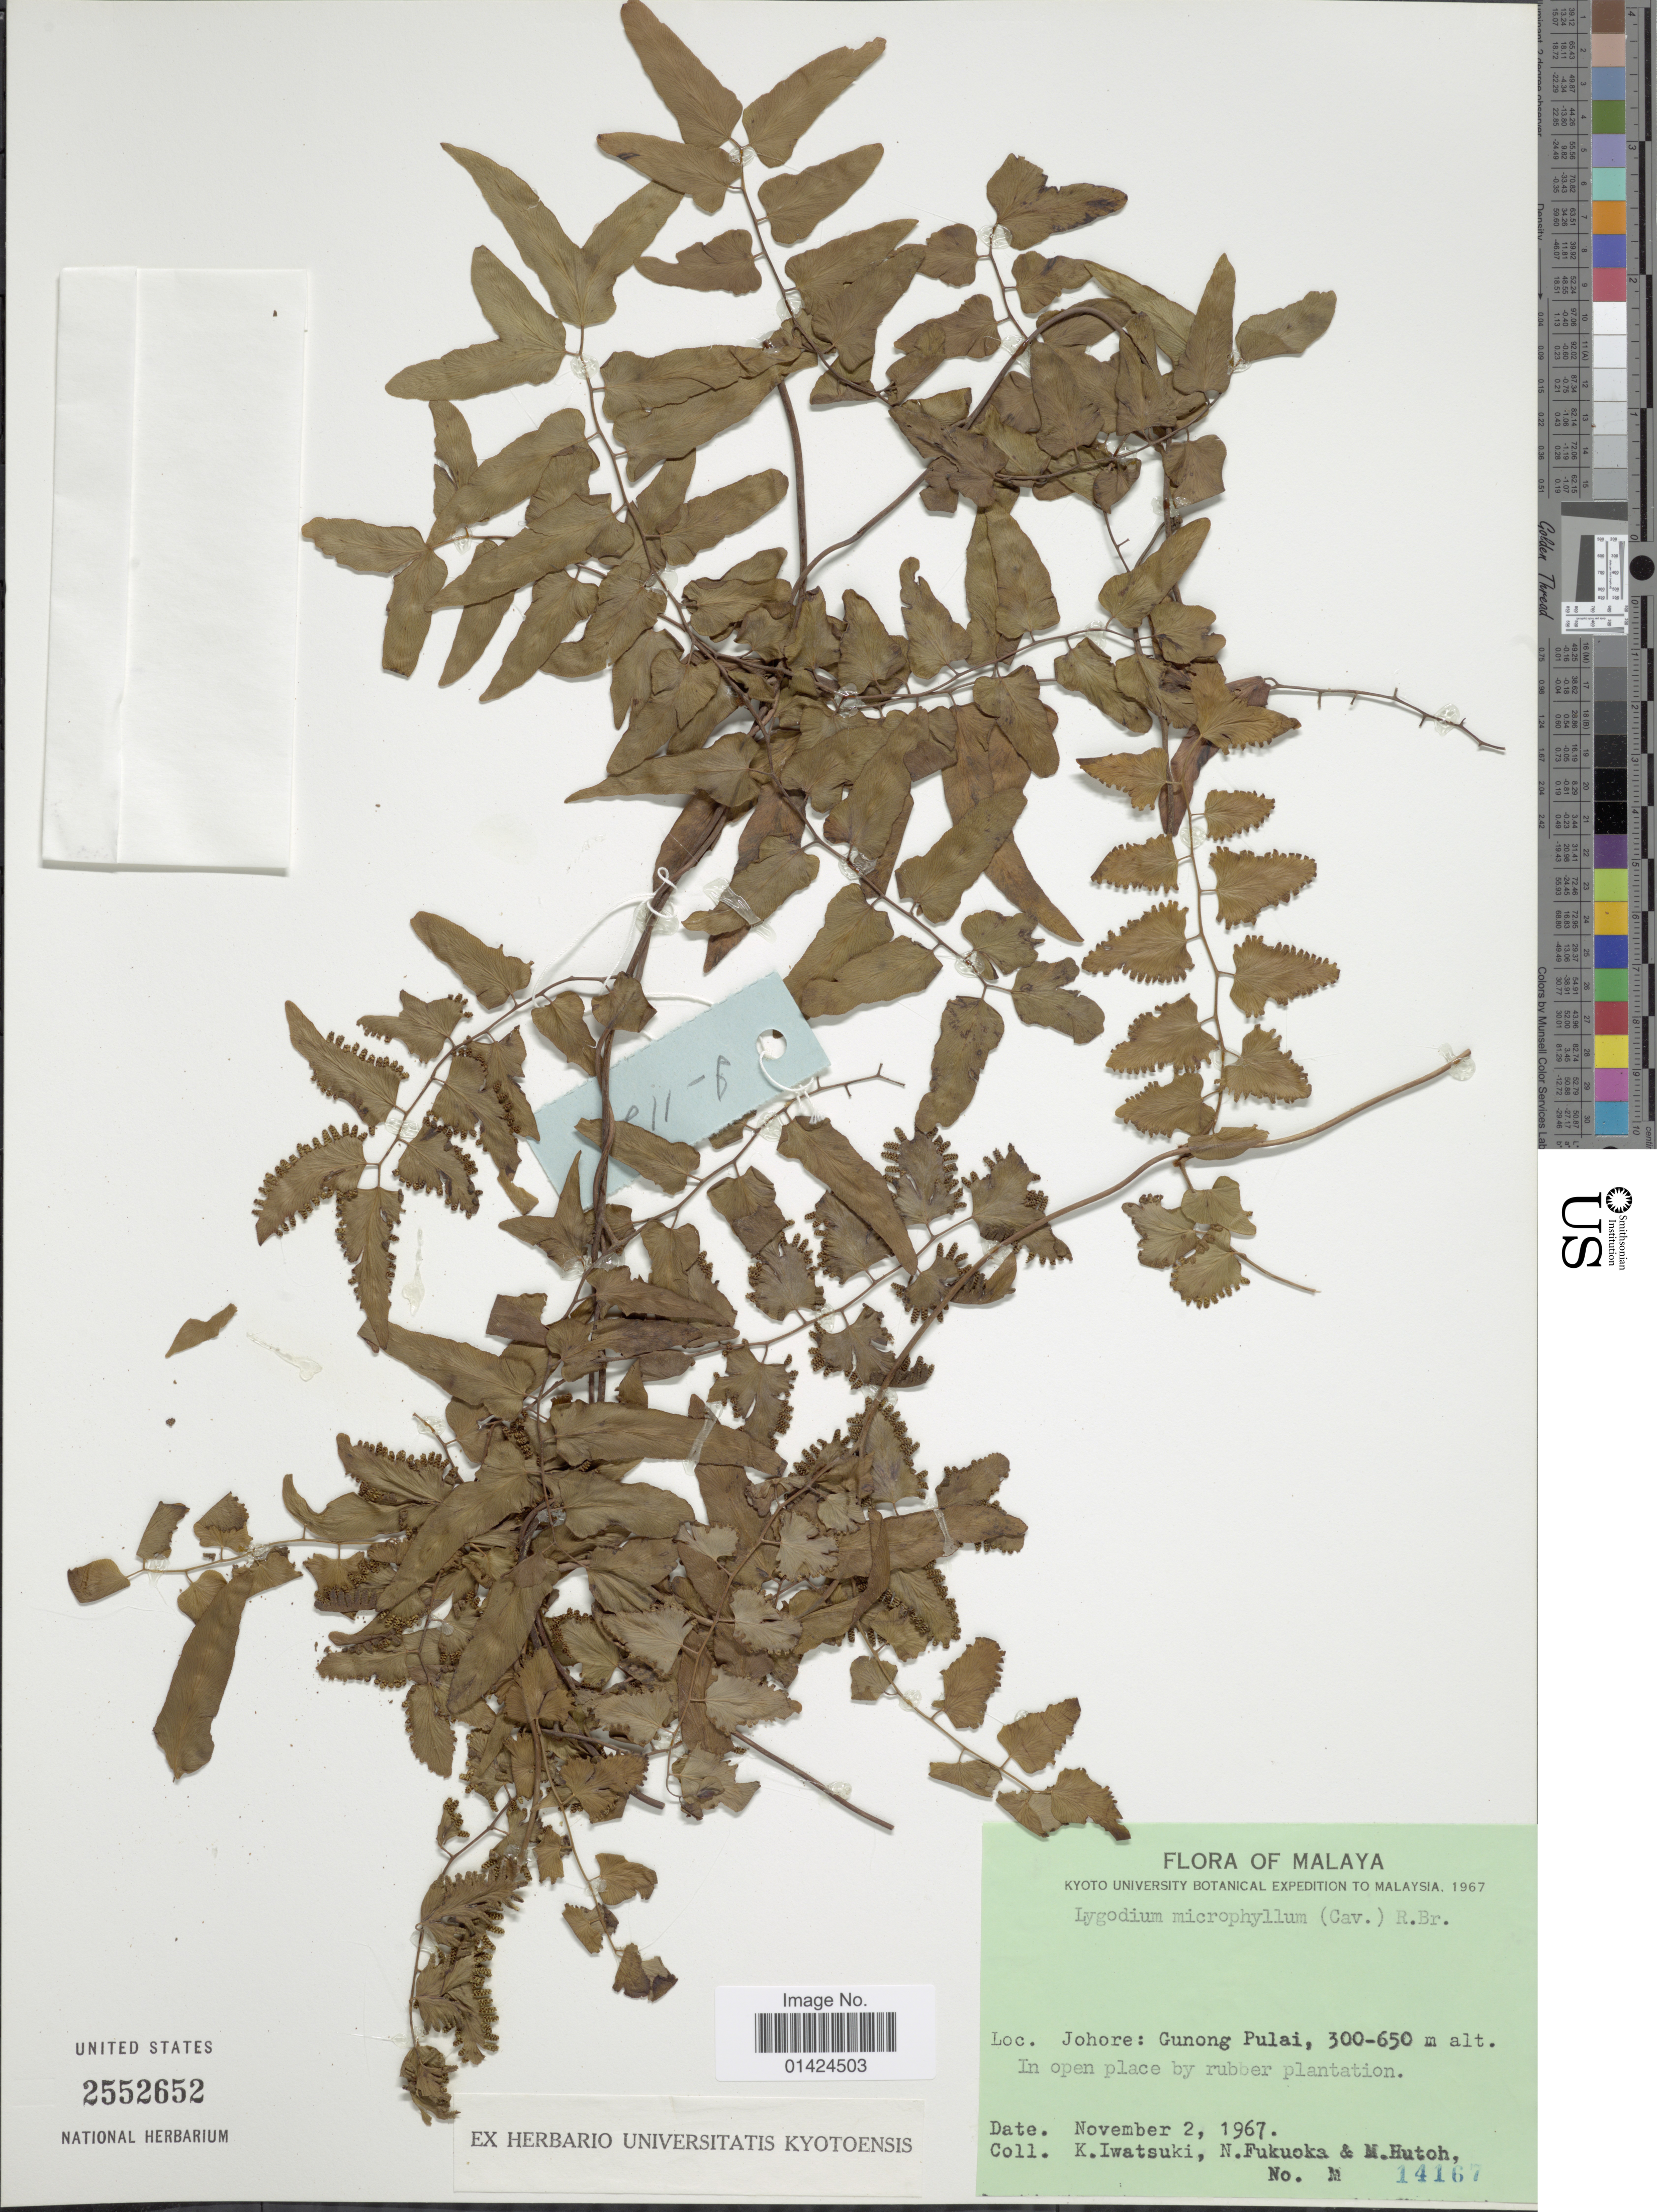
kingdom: Plantae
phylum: Tracheophyta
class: Polypodiopsida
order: Schizaeales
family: Lygodiaceae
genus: Lygodium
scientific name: Lygodium microphyllum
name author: (Cav.) R. Br.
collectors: K. Iwatsuki, N. Fukuoka & M. Hutch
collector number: M 14167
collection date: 1967-11-02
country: Malaysia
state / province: Johor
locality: Malaya. Gunong Pulai.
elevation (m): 300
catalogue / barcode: US 2552652